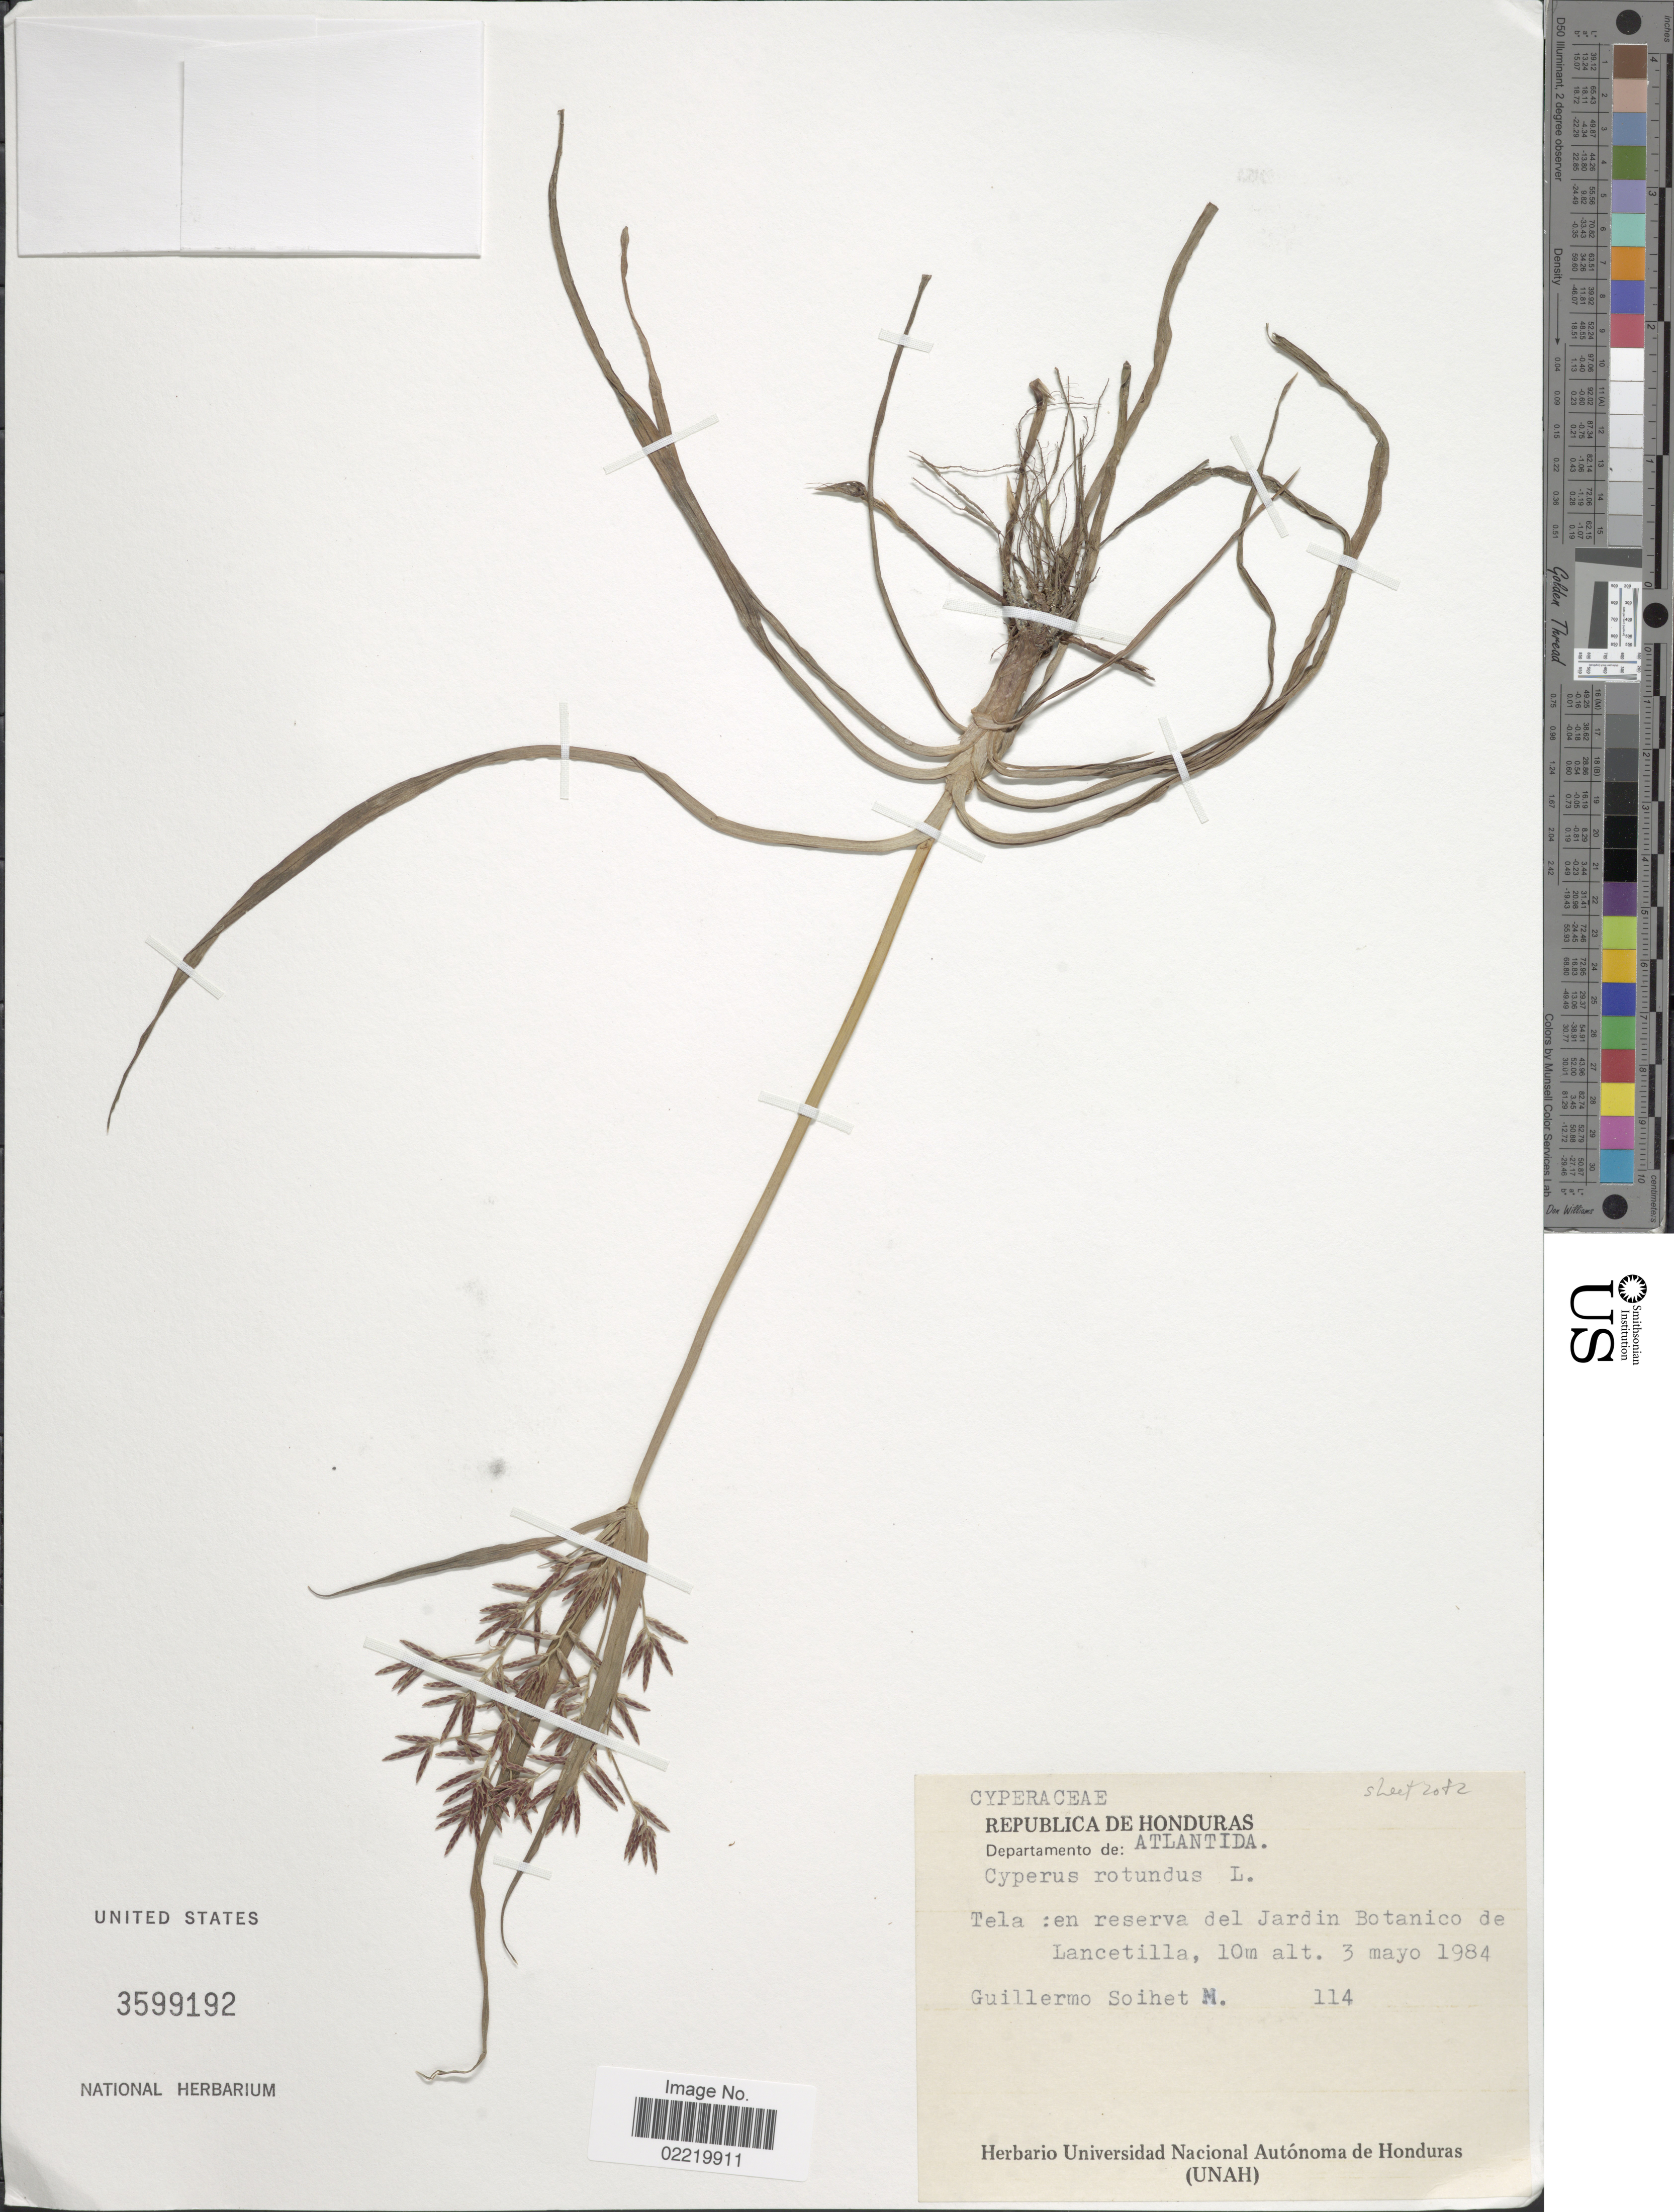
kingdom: Plantae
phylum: Tracheophyta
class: Liliopsida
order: Poales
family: Cyperaceae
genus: Cyperus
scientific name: Cyperus rotundus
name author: L.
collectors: G. Soihet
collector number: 114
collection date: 1984-05-03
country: Honduras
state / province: Atlántida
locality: Tela: en reserva del Jardin Botanico de Lancetilla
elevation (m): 10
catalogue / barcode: US 3599192